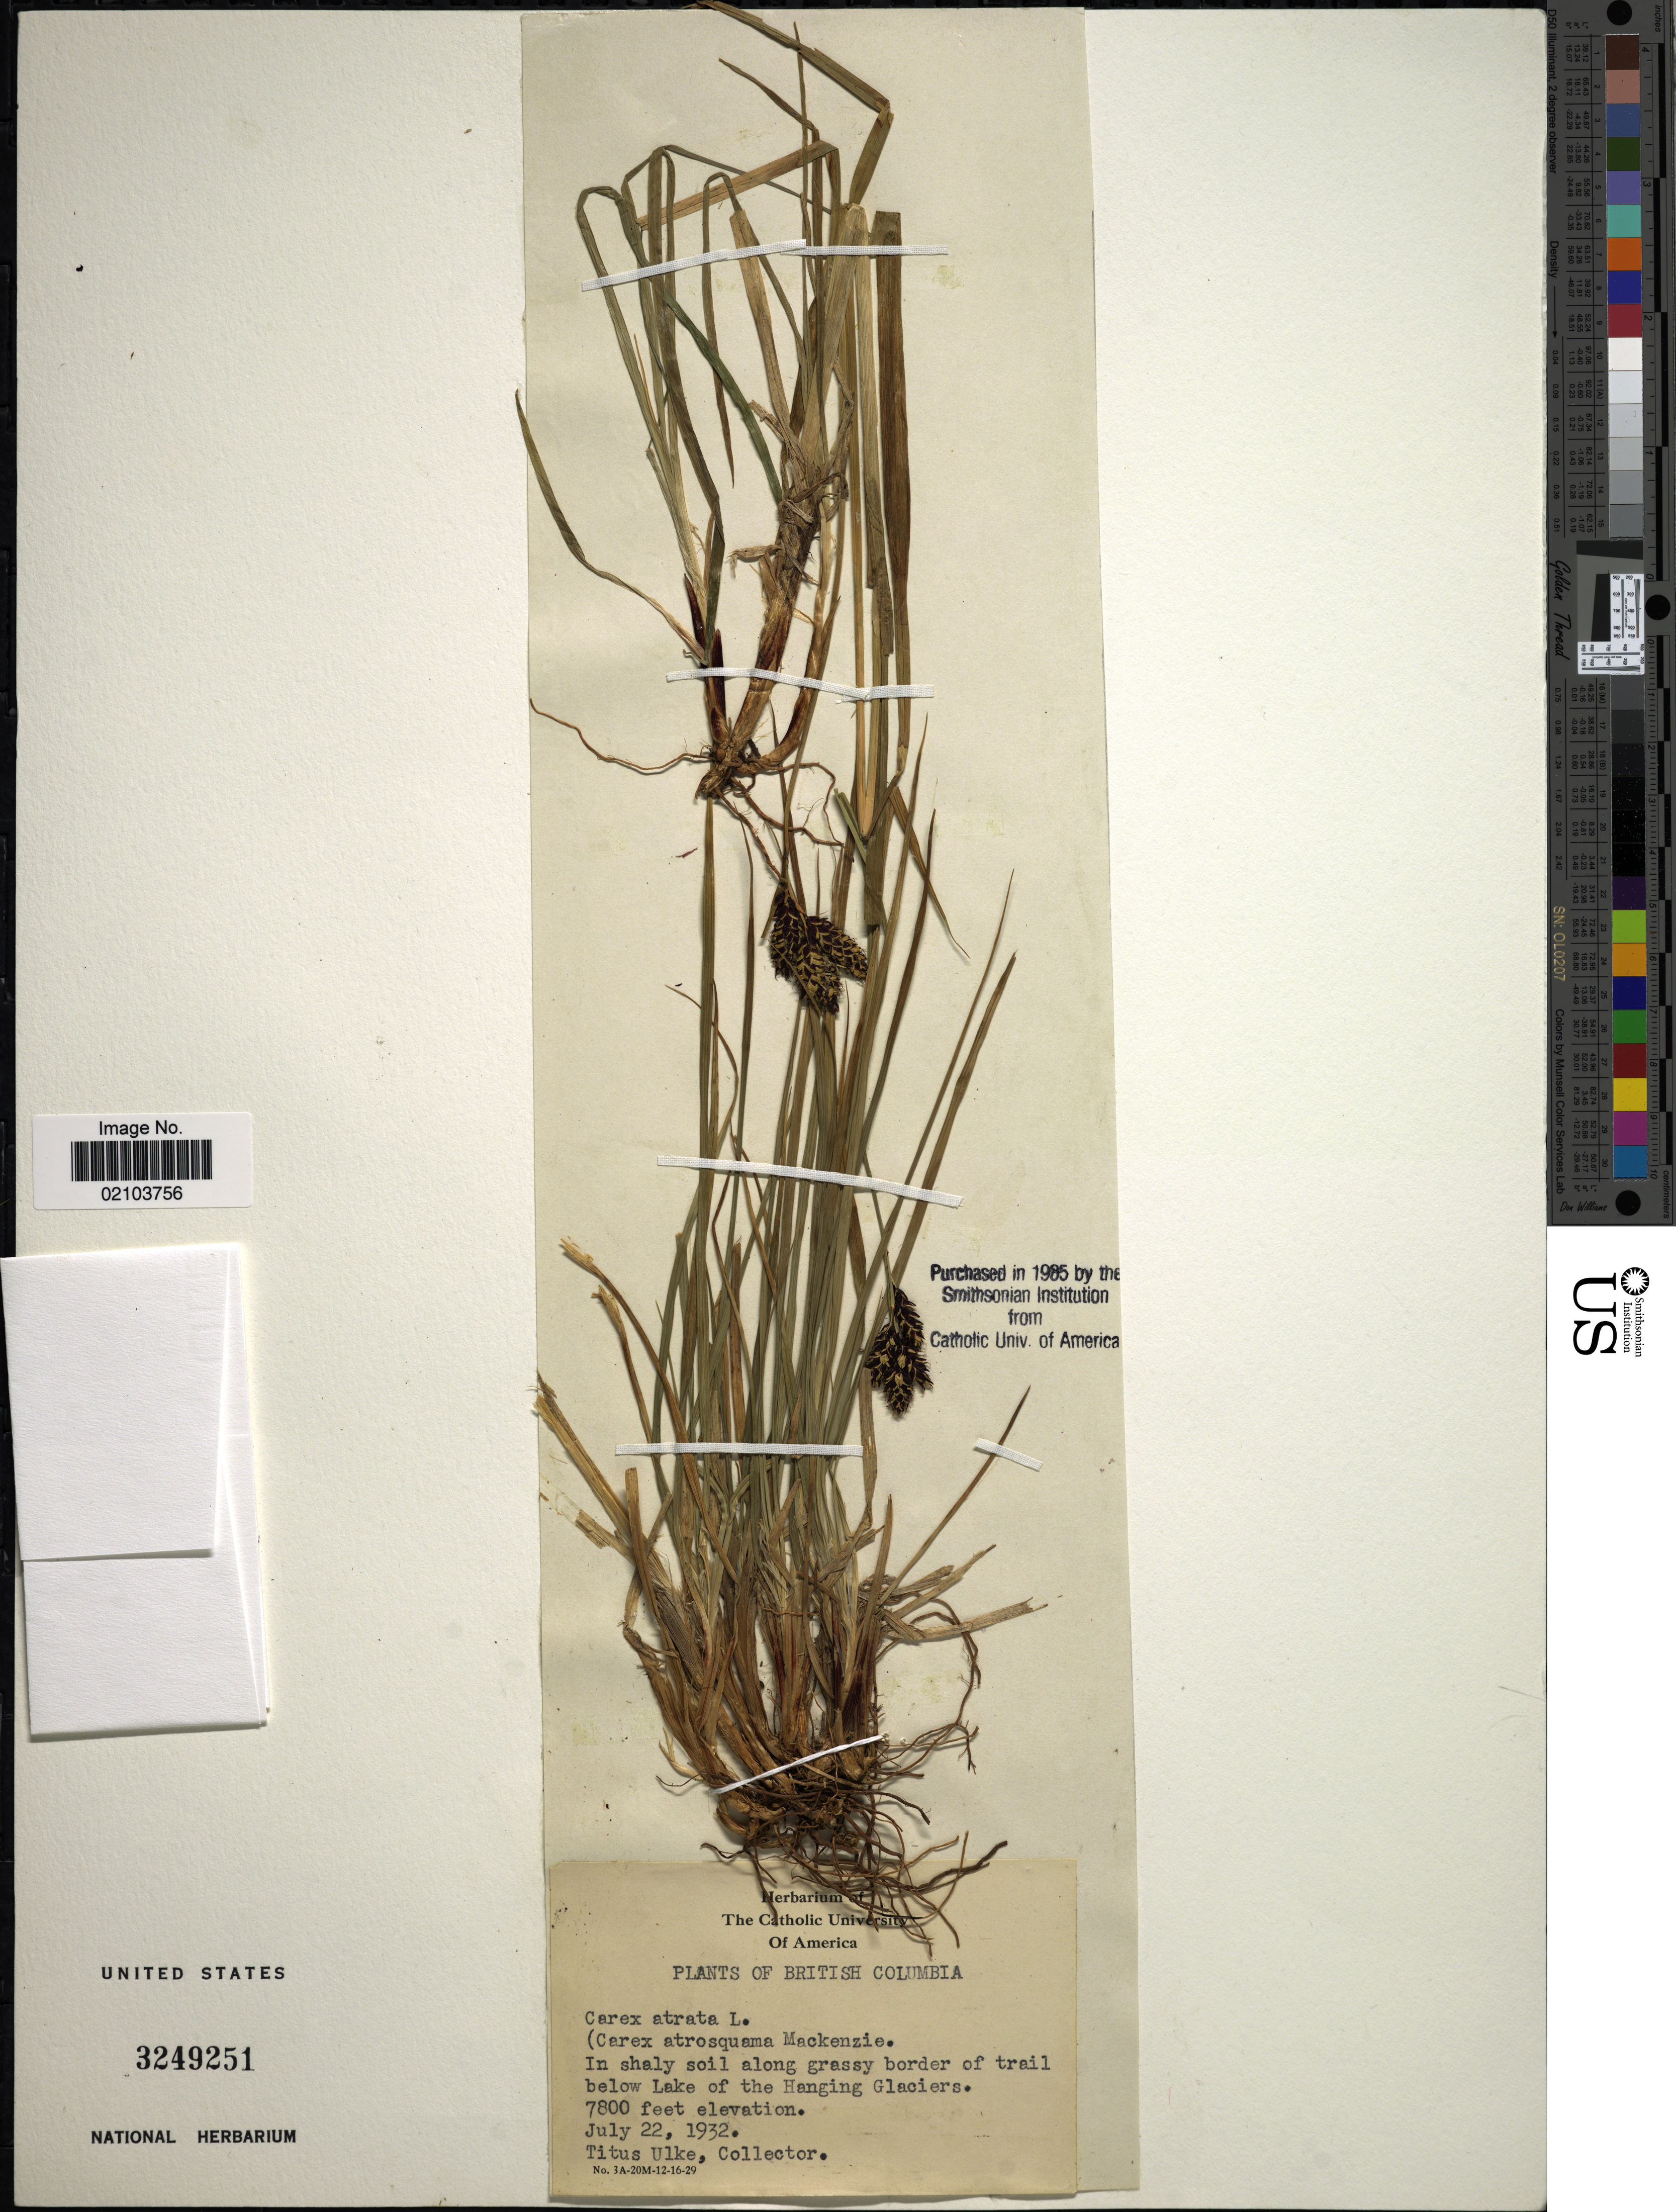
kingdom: Plantae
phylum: Tracheophyta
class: Liliopsida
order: Poales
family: Cyperaceae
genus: Carex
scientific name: Carex atrata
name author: L.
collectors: T. Ulke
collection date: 1932-07-22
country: Canada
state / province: British Columbia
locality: Border of trail below Lake of the Hanging Glaciers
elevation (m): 2377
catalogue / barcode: US 3249251